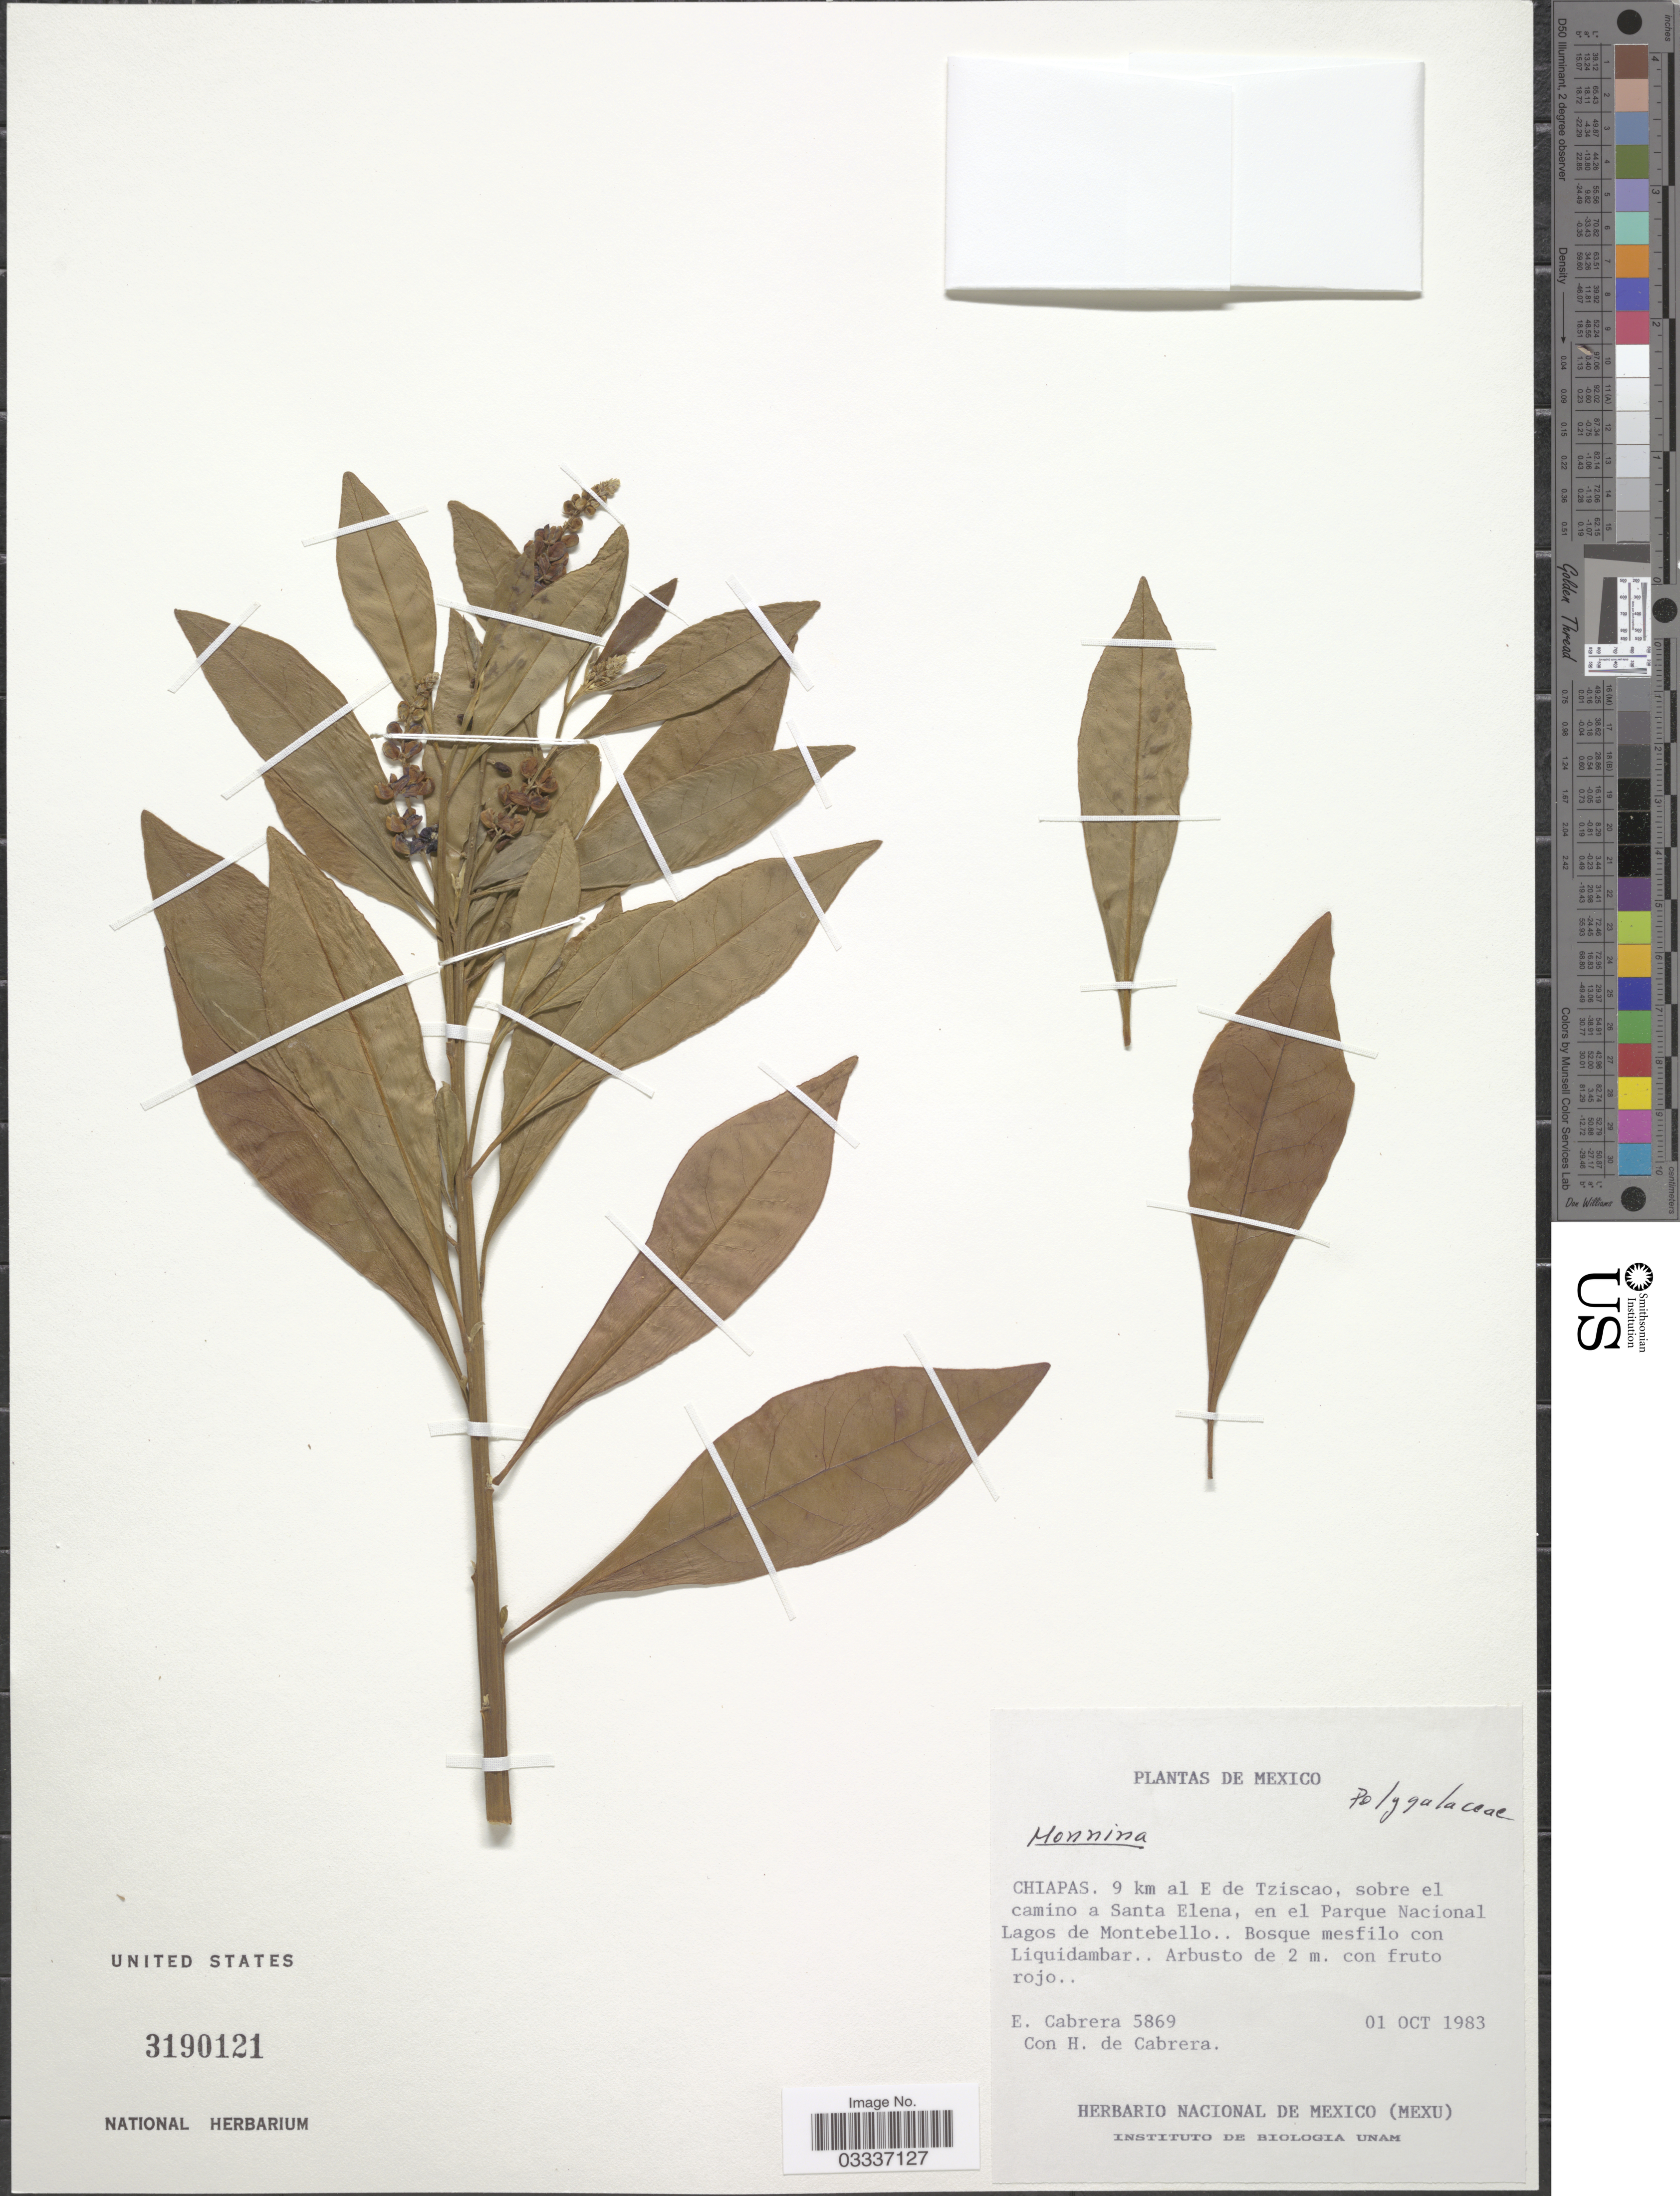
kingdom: Plantae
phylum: Tracheophyta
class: Magnoliopsida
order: Fabales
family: Polygalaceae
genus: Monnina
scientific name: Monnina sp.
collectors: E. Cabrera & H. de Cabrera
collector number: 5869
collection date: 1983-10-01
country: Mexico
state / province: Chiapas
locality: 9 km al E de Tziscao, sobre el camino a Santa Elena, en el Parque Nacional Lagos de Montebello. Bosque mesfilo con Liquidambar.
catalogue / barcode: US 3190121